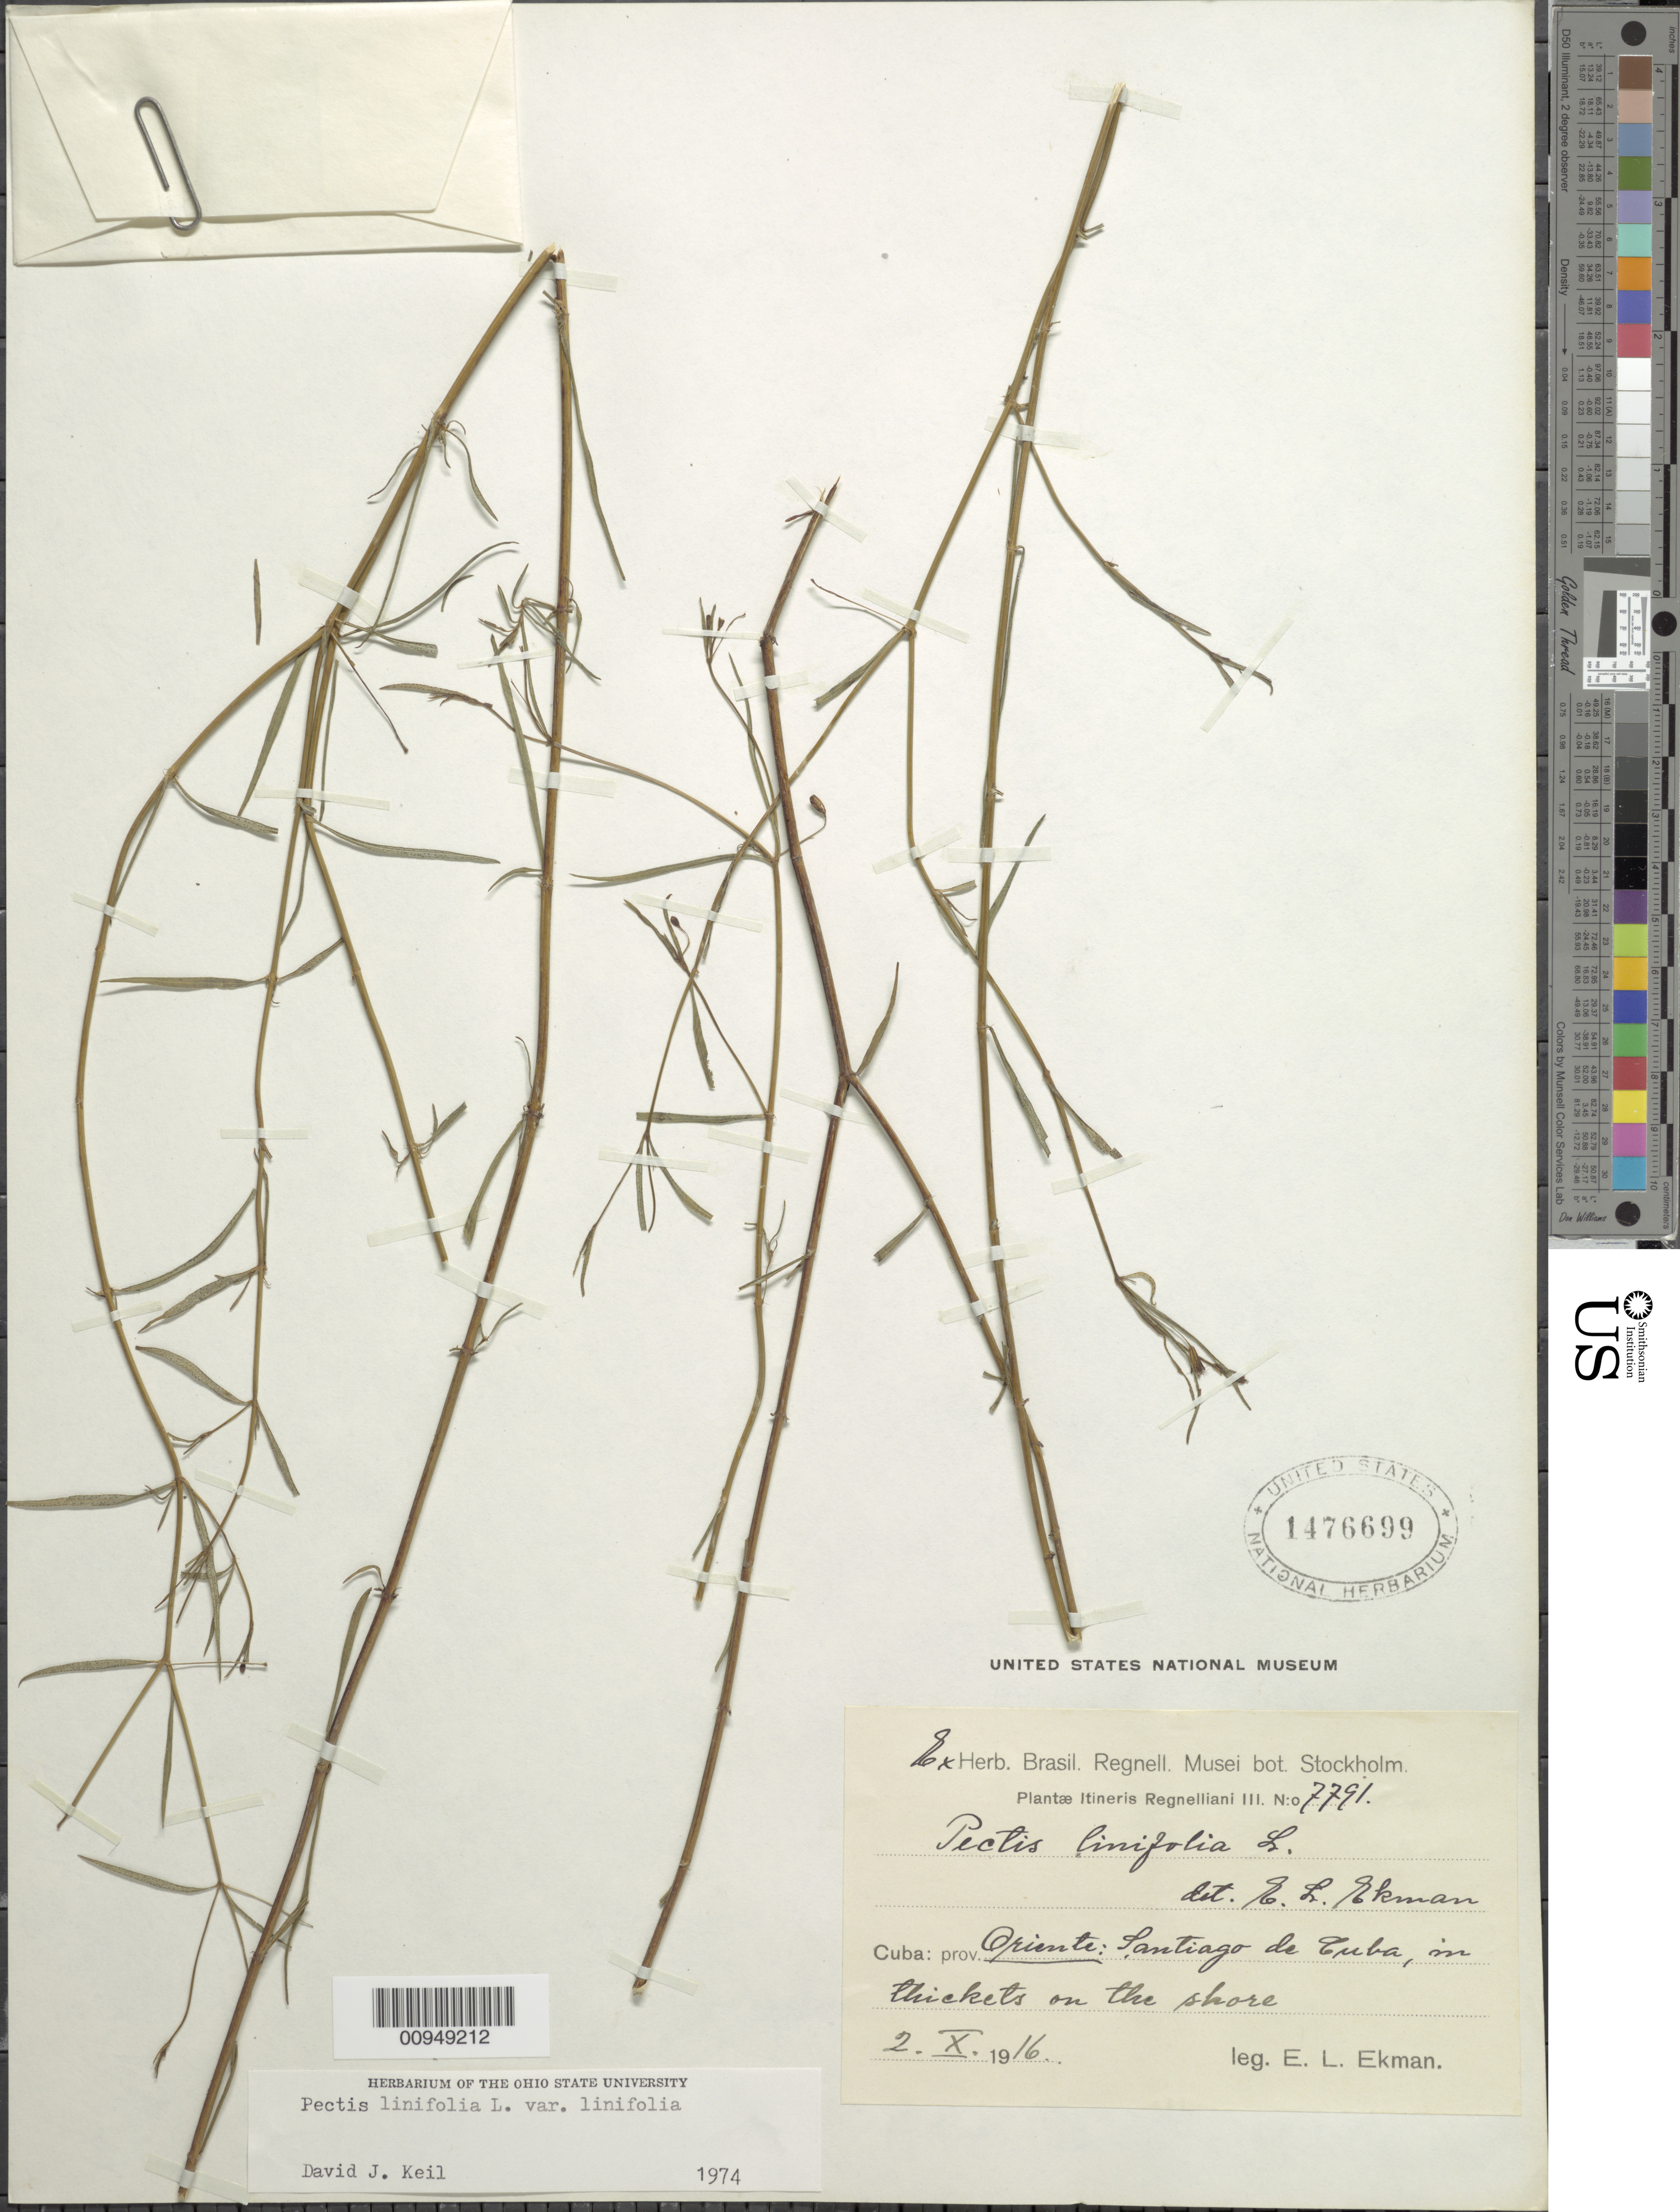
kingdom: Plantae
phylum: Tracheophyta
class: Magnoliopsida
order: Asterales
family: Asteraceae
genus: Pectis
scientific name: Pectis linifolia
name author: L.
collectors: E. L. Ekman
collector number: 7791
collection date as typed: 02 Oct 1916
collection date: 1916-10-02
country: Cuba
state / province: Santiago de Cuba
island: Cuba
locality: Shore, Santiago de Cuba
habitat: In thickets on the shore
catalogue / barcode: US 1476699